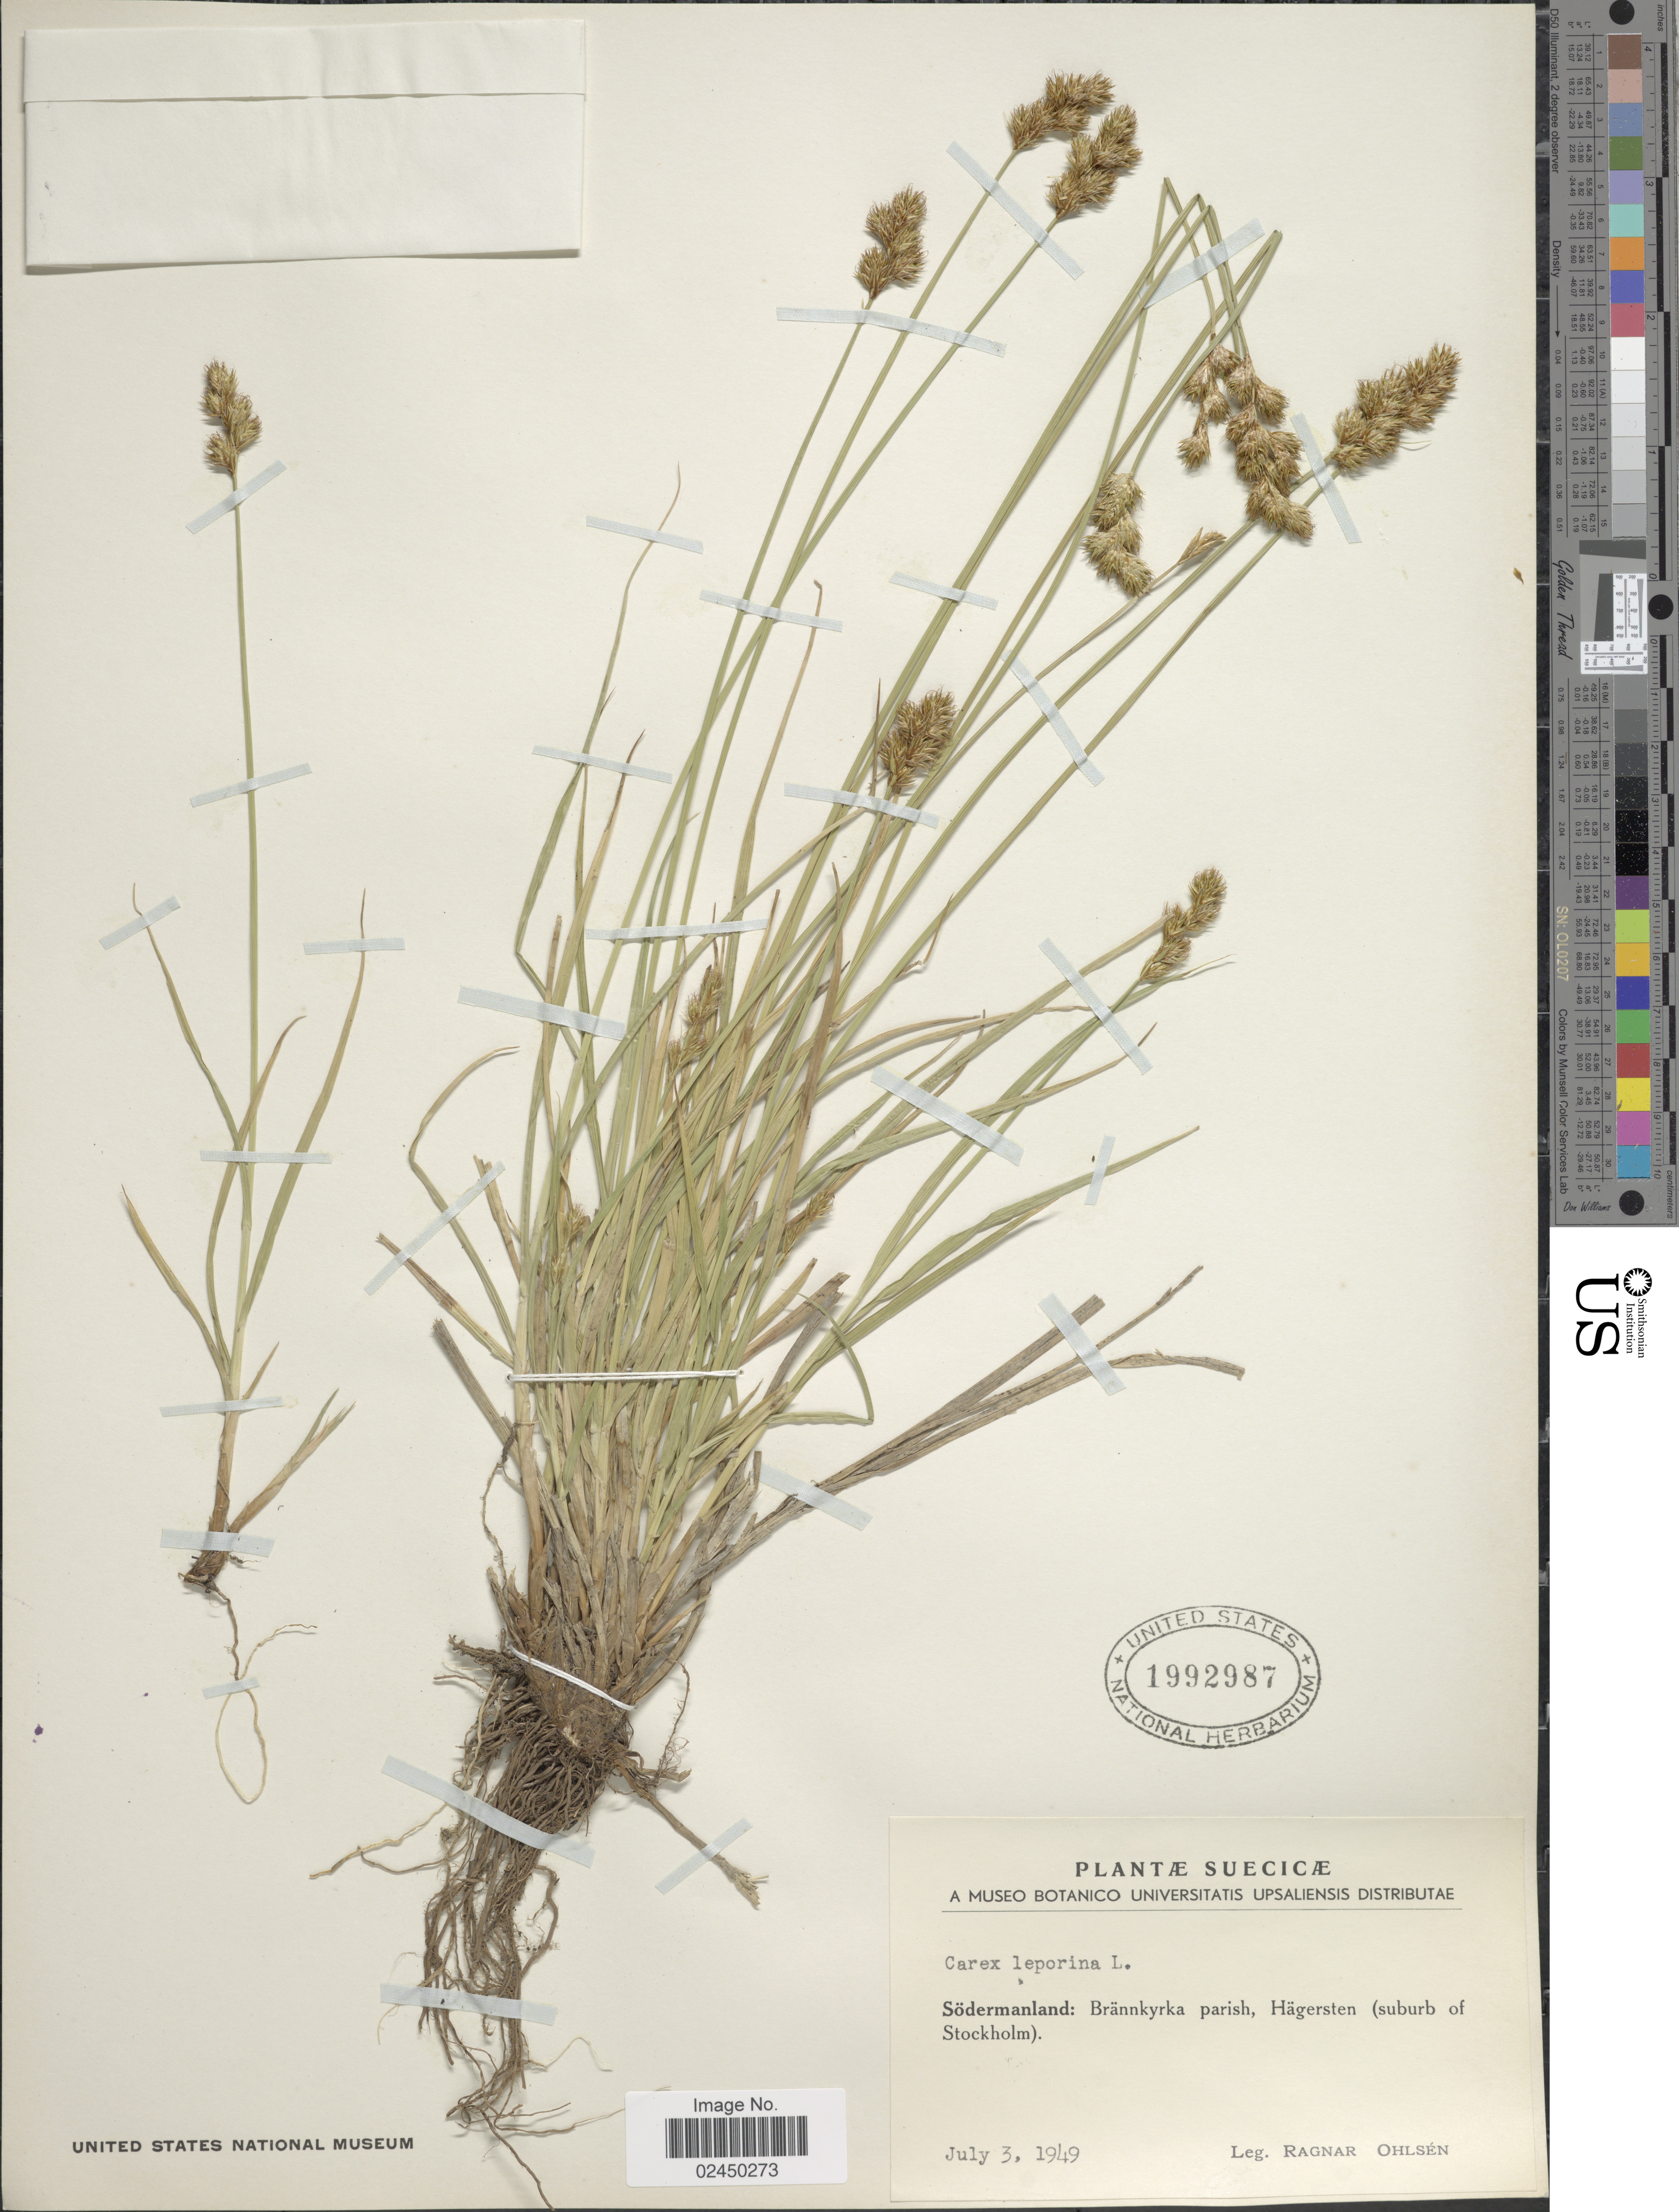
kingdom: Plantae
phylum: Tracheophyta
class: Liliopsida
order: Poales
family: Cyperaceae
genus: Carex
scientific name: Carex leporina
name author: L.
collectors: R. Ohlsén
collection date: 1949-07-03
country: Sweden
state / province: Sodermanland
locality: Suecicae, Sodermanland: Brannkyrka parish, Hagersten (suburb of Stockholm)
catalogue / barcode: US 1992987